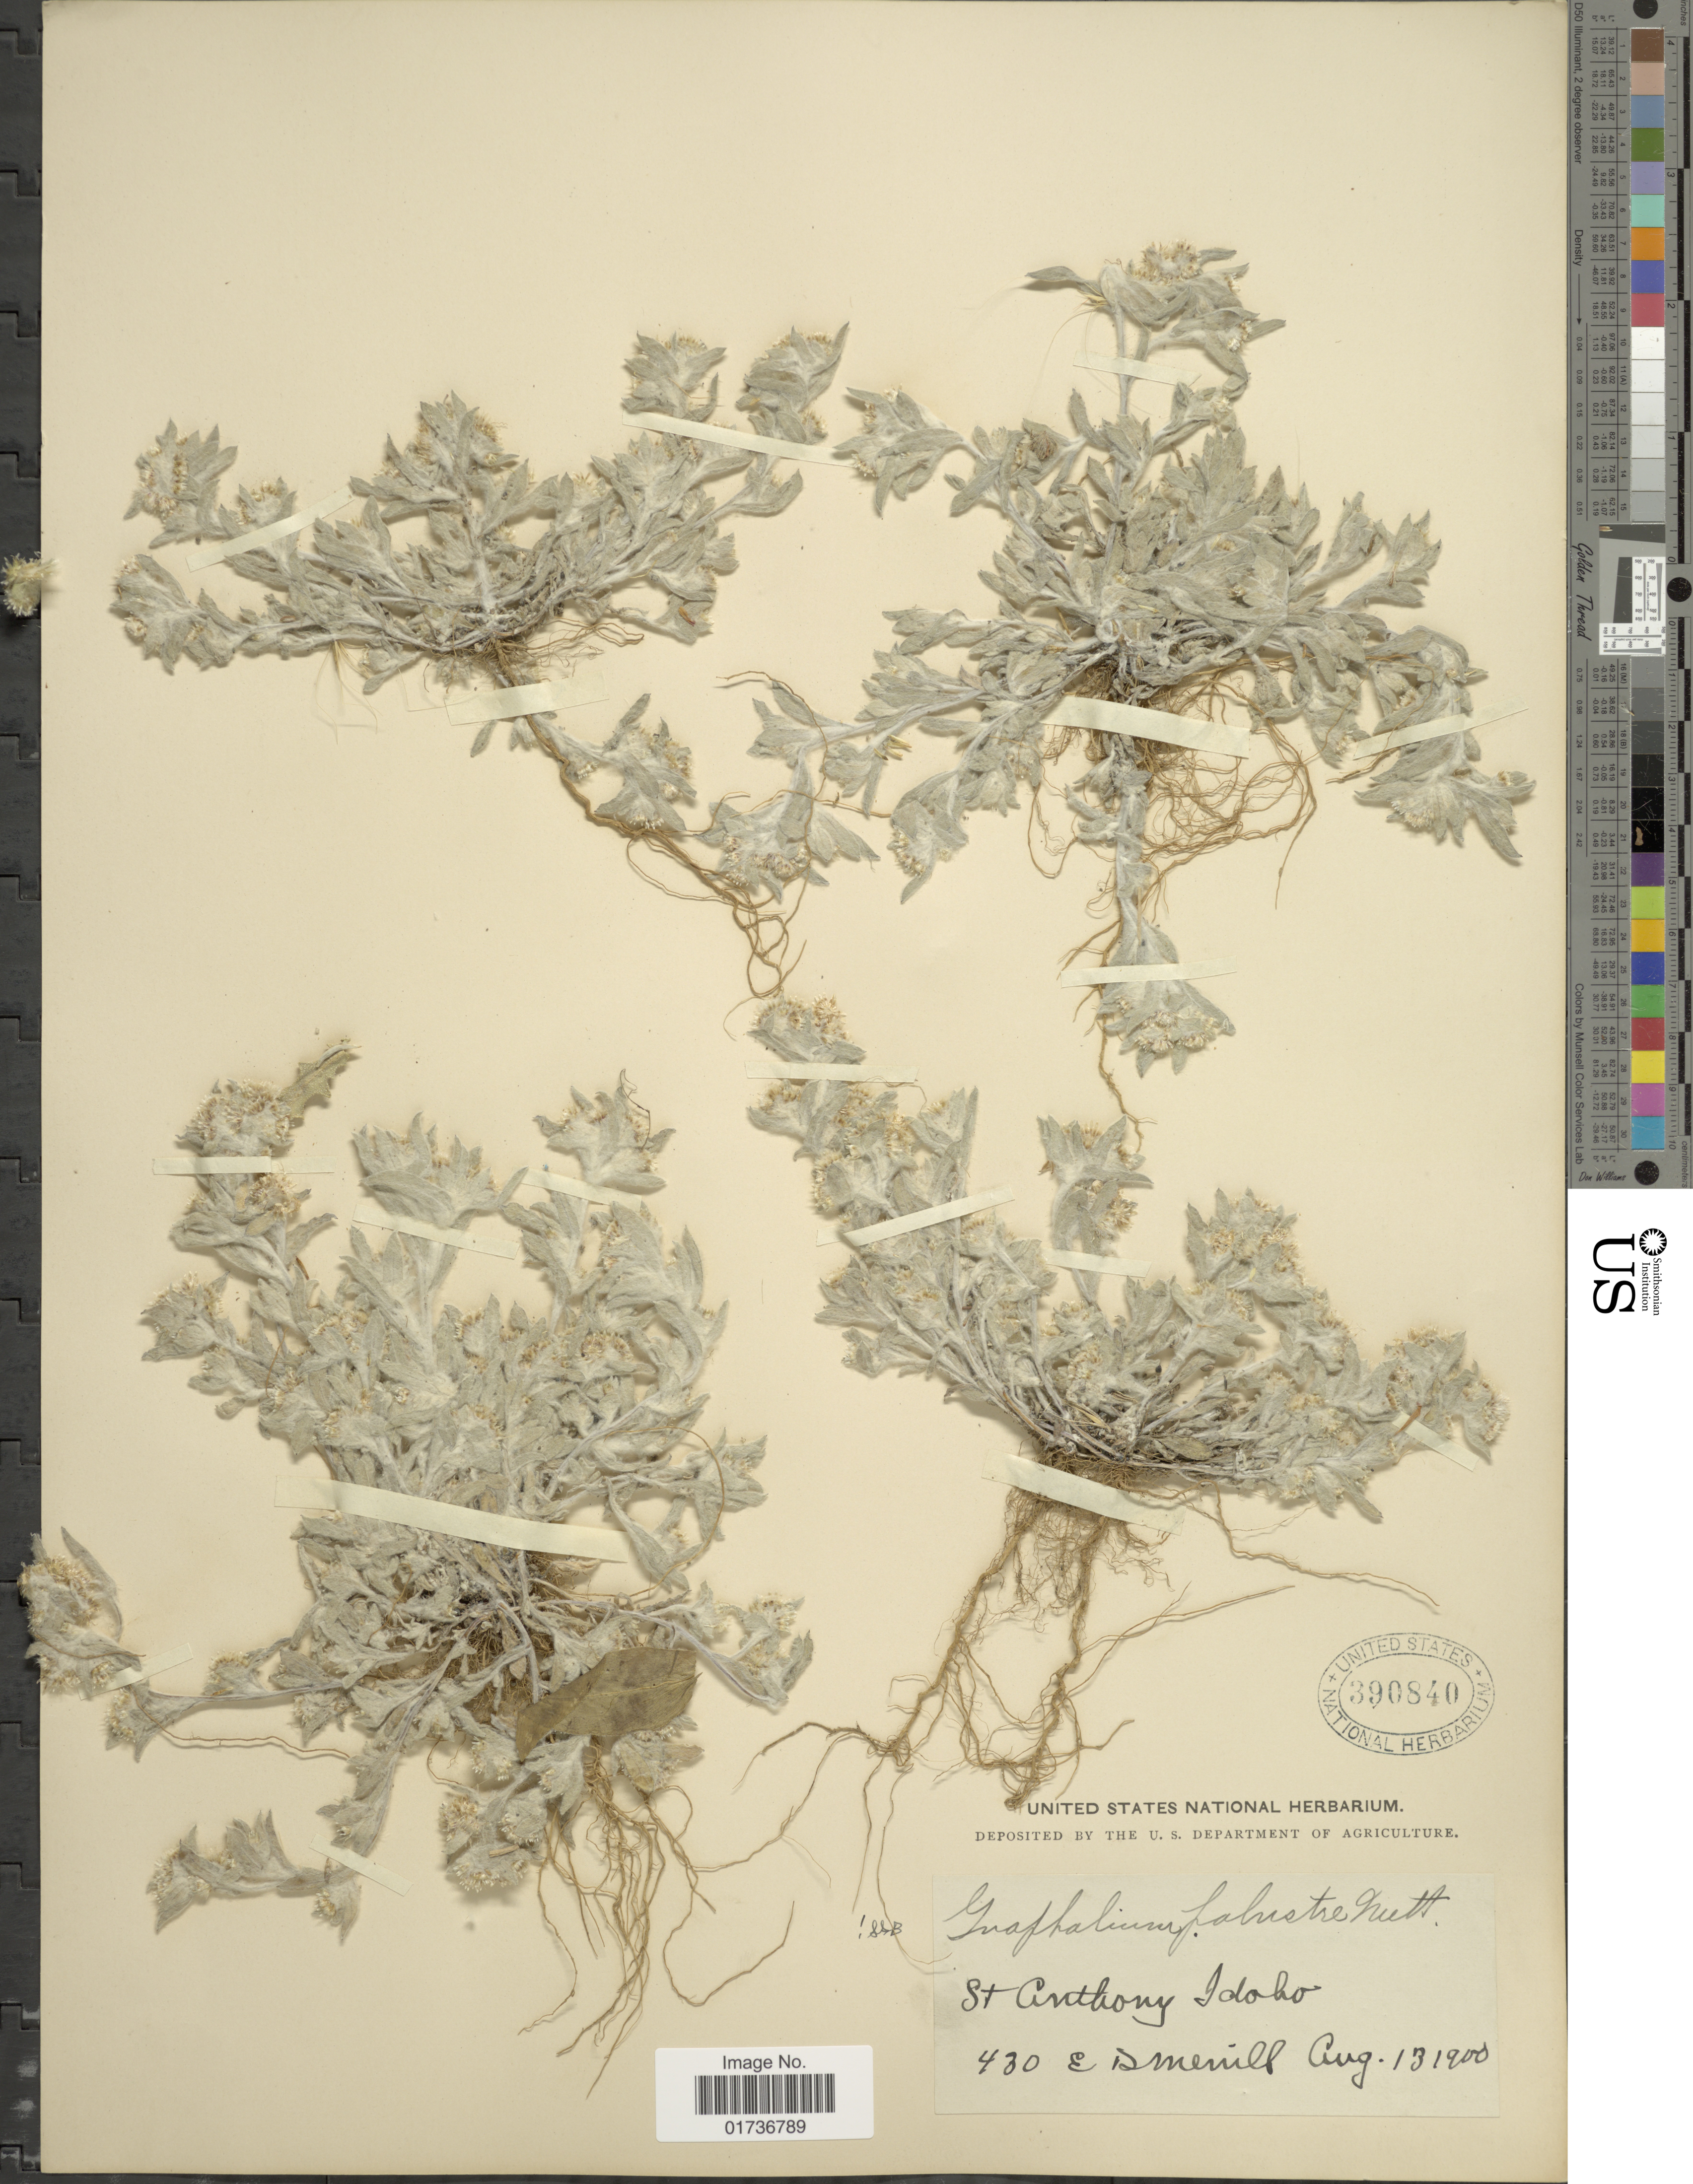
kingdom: Plantae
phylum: Tracheophyta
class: Magnoliopsida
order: Asterales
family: Asteraceae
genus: Gnaphalium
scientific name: Gnaphalium palustre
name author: Nutt.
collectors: E. D. Merrill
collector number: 430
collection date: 1900-08-13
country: United States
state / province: Idaho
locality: St Anthony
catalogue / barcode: US 390840